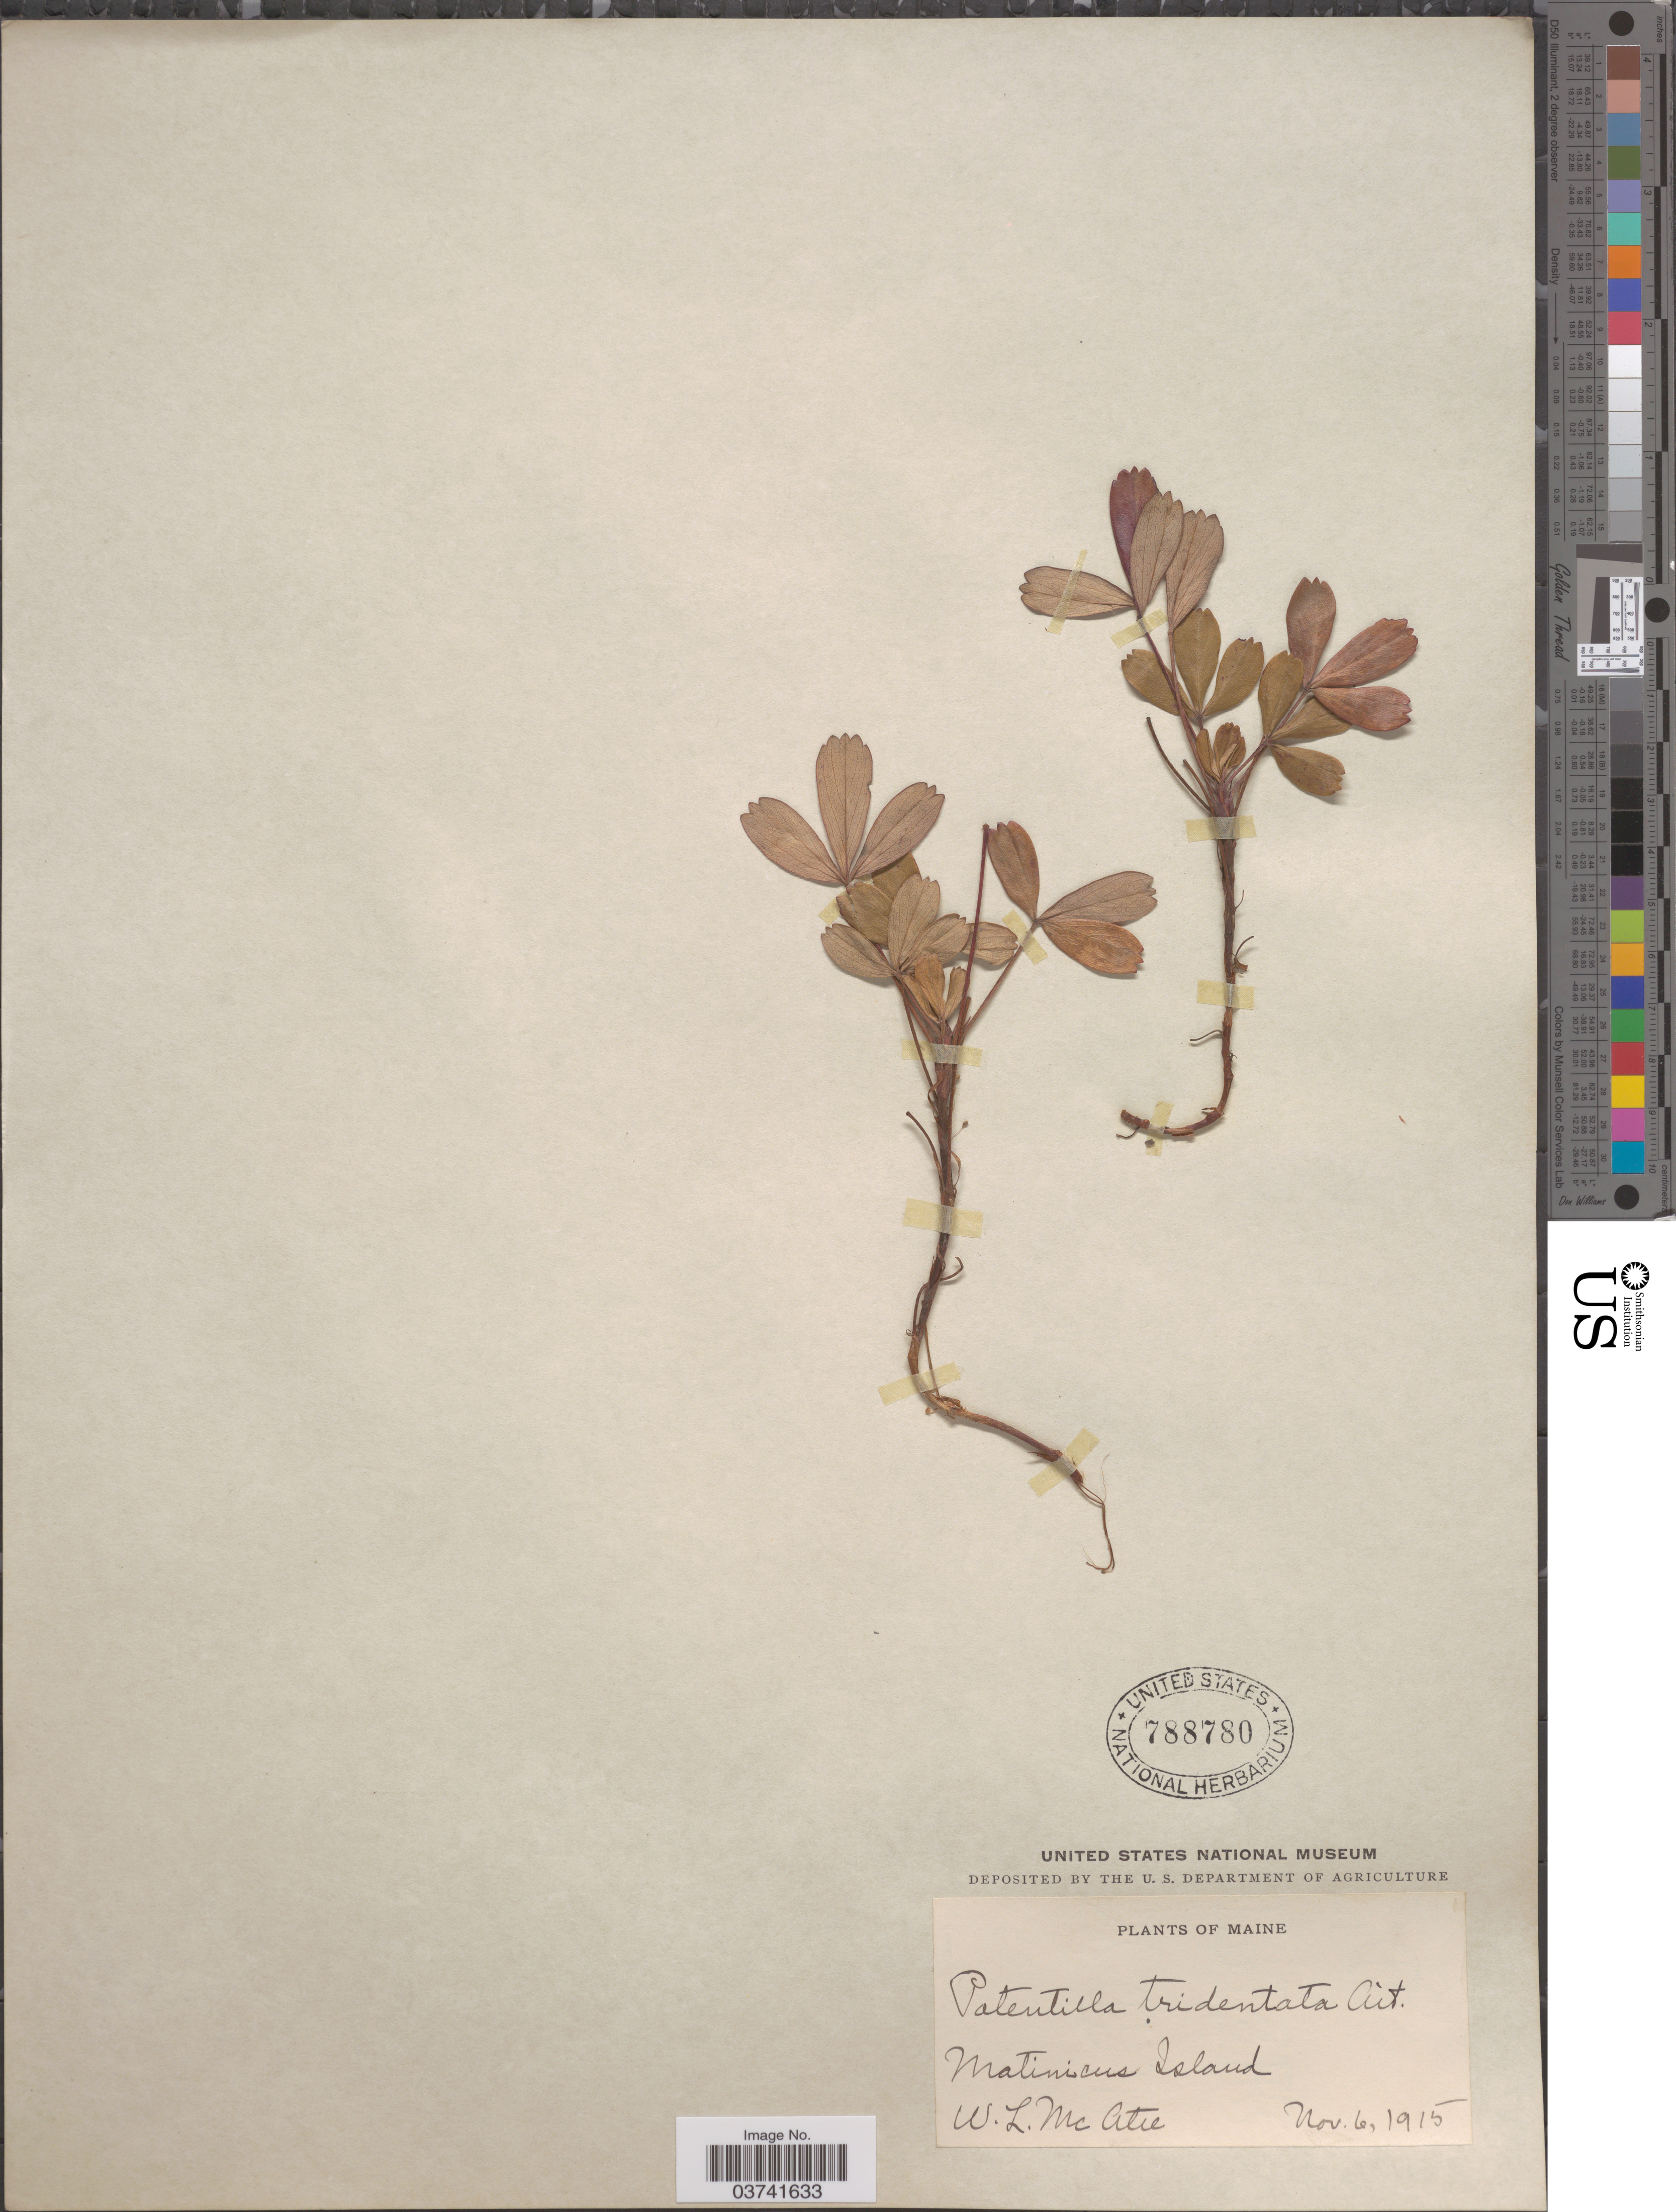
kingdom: Plantae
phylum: Tracheophyta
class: Magnoliopsida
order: Rosales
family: Rosaceae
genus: Potentilla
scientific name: Potentilla tridentata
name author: Aiton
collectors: W. McAtee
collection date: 1915-11-06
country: United States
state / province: Maine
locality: Matinicus Island.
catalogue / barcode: US 788780